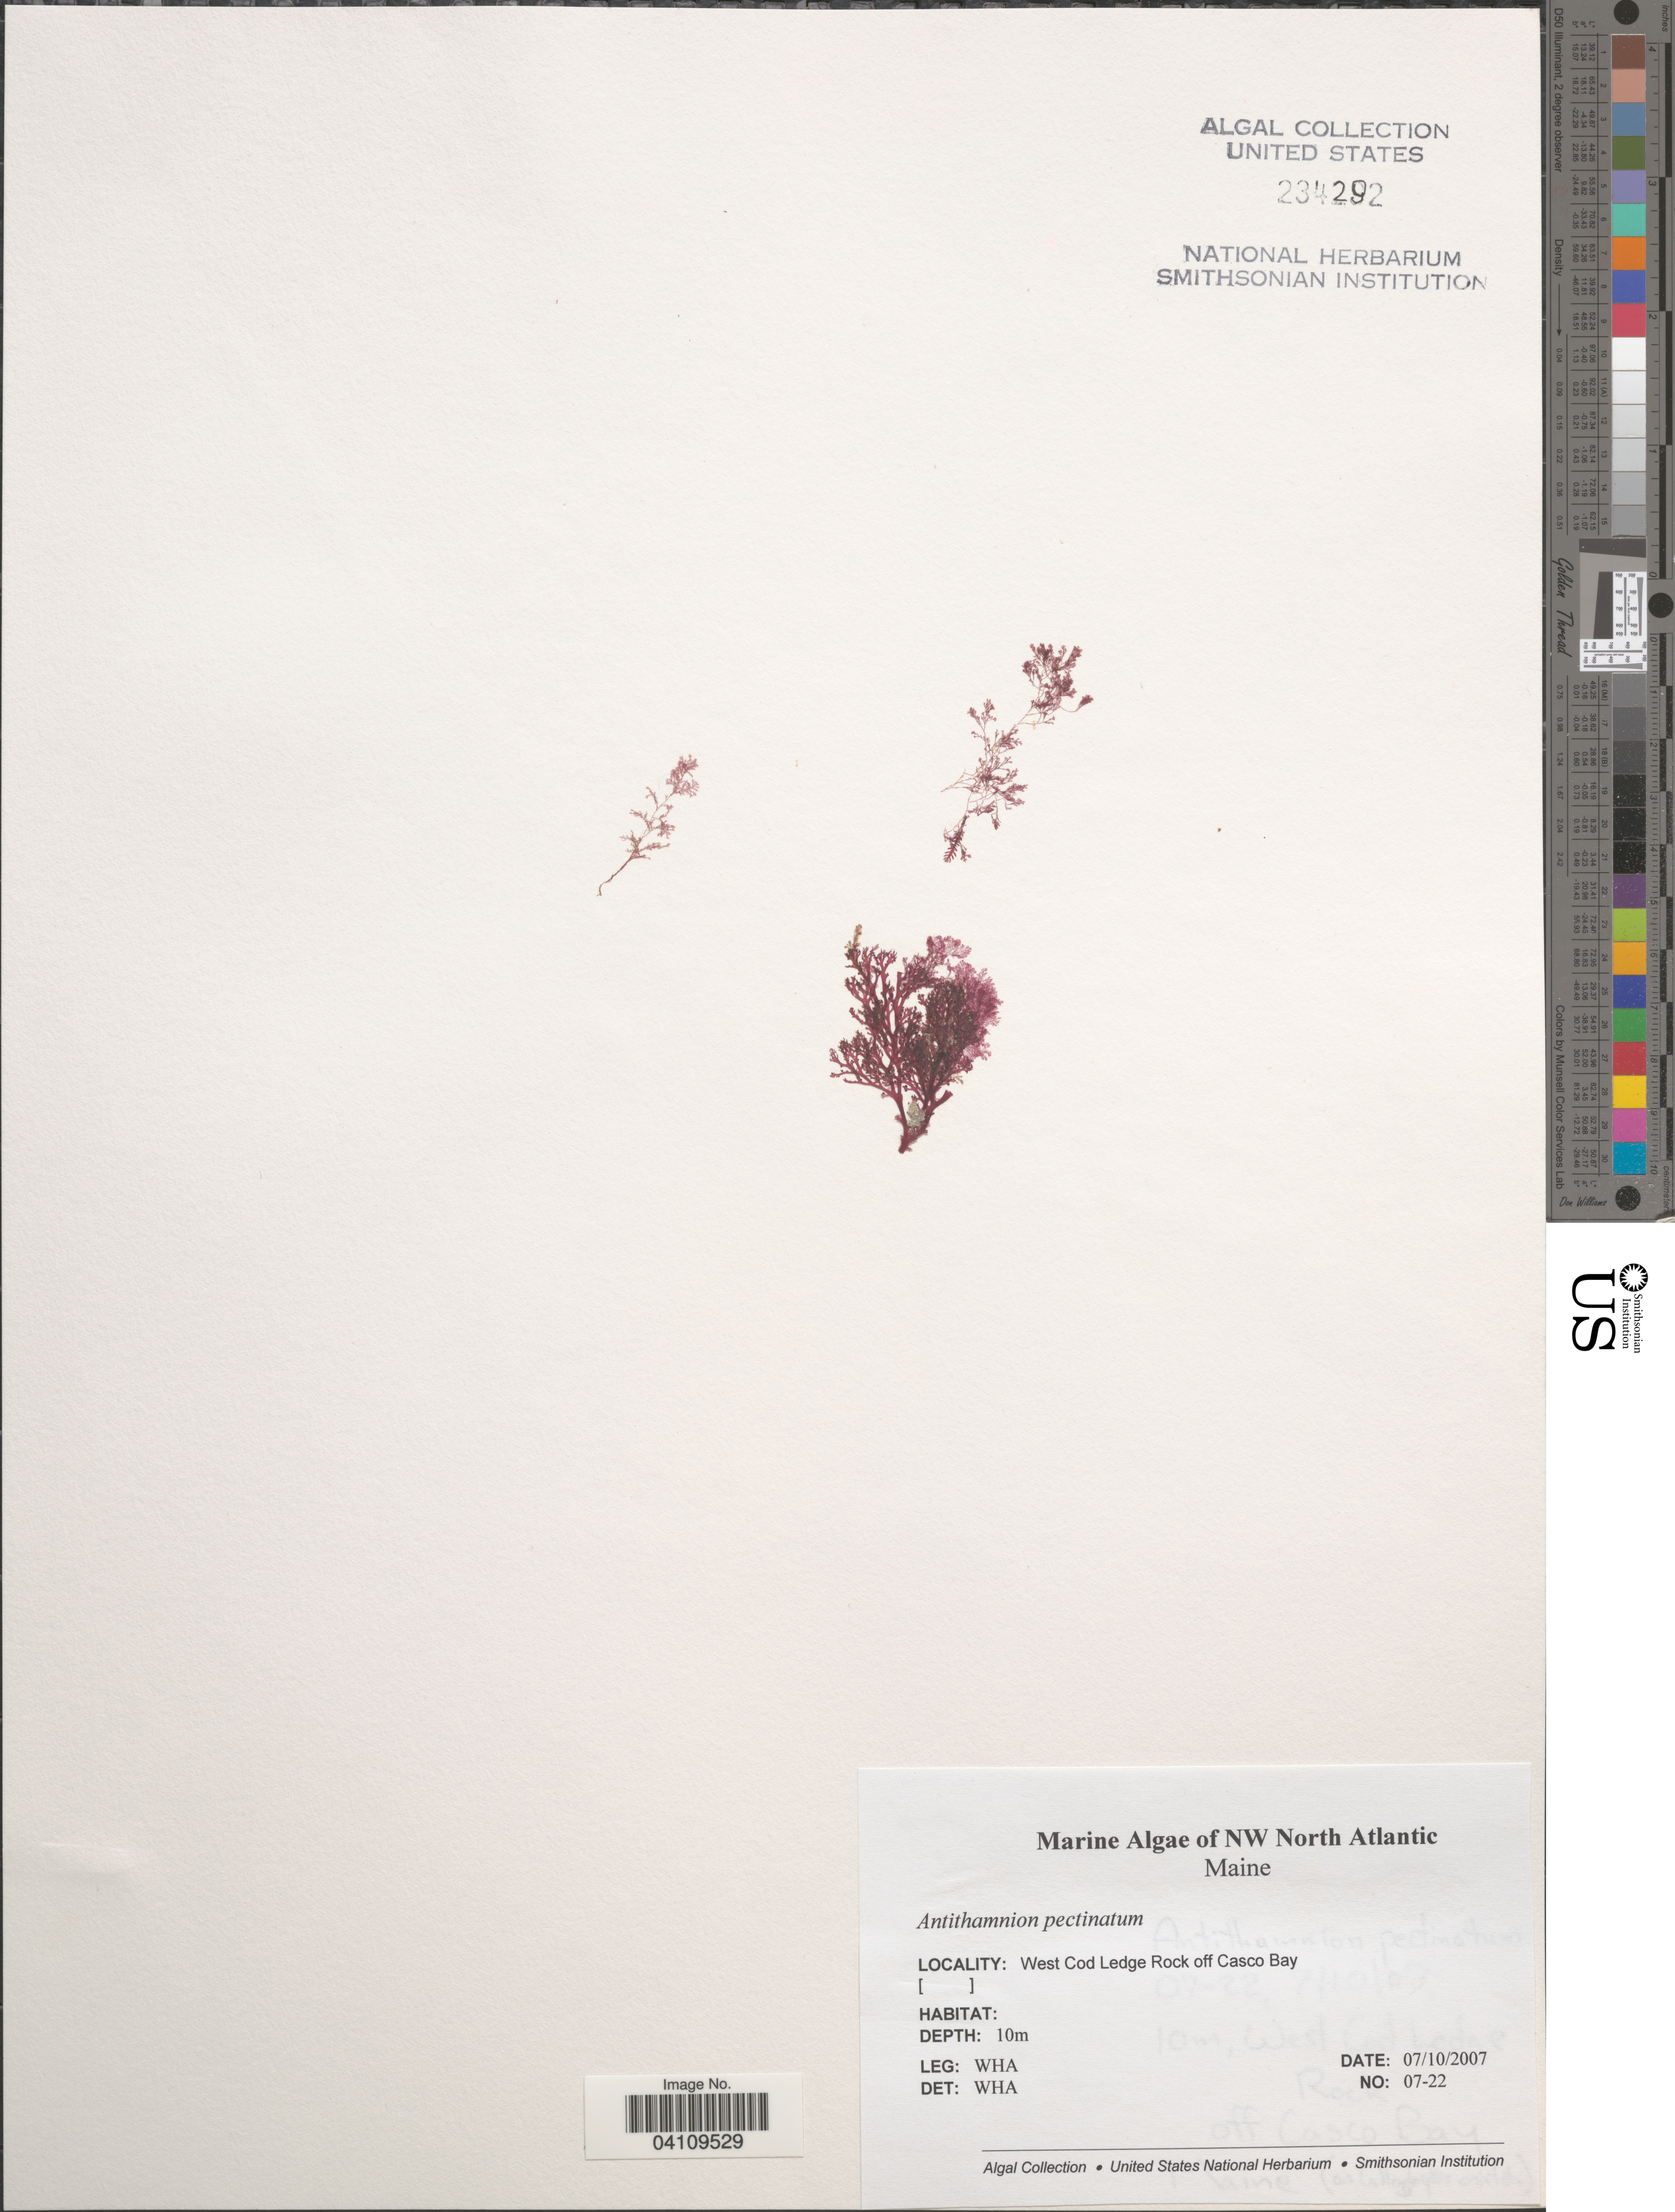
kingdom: Plantae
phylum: Rhodophyta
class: Florideophyceae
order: Ceramiales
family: Ceramiaceae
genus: Antithamnion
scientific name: Antithamnion pectinatum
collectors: W. H. Adey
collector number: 07-22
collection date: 2007-07-10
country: United States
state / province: Maine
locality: NW North Atlantic. West Cod Ledge Rock off Casco Bay.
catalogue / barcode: US 234292